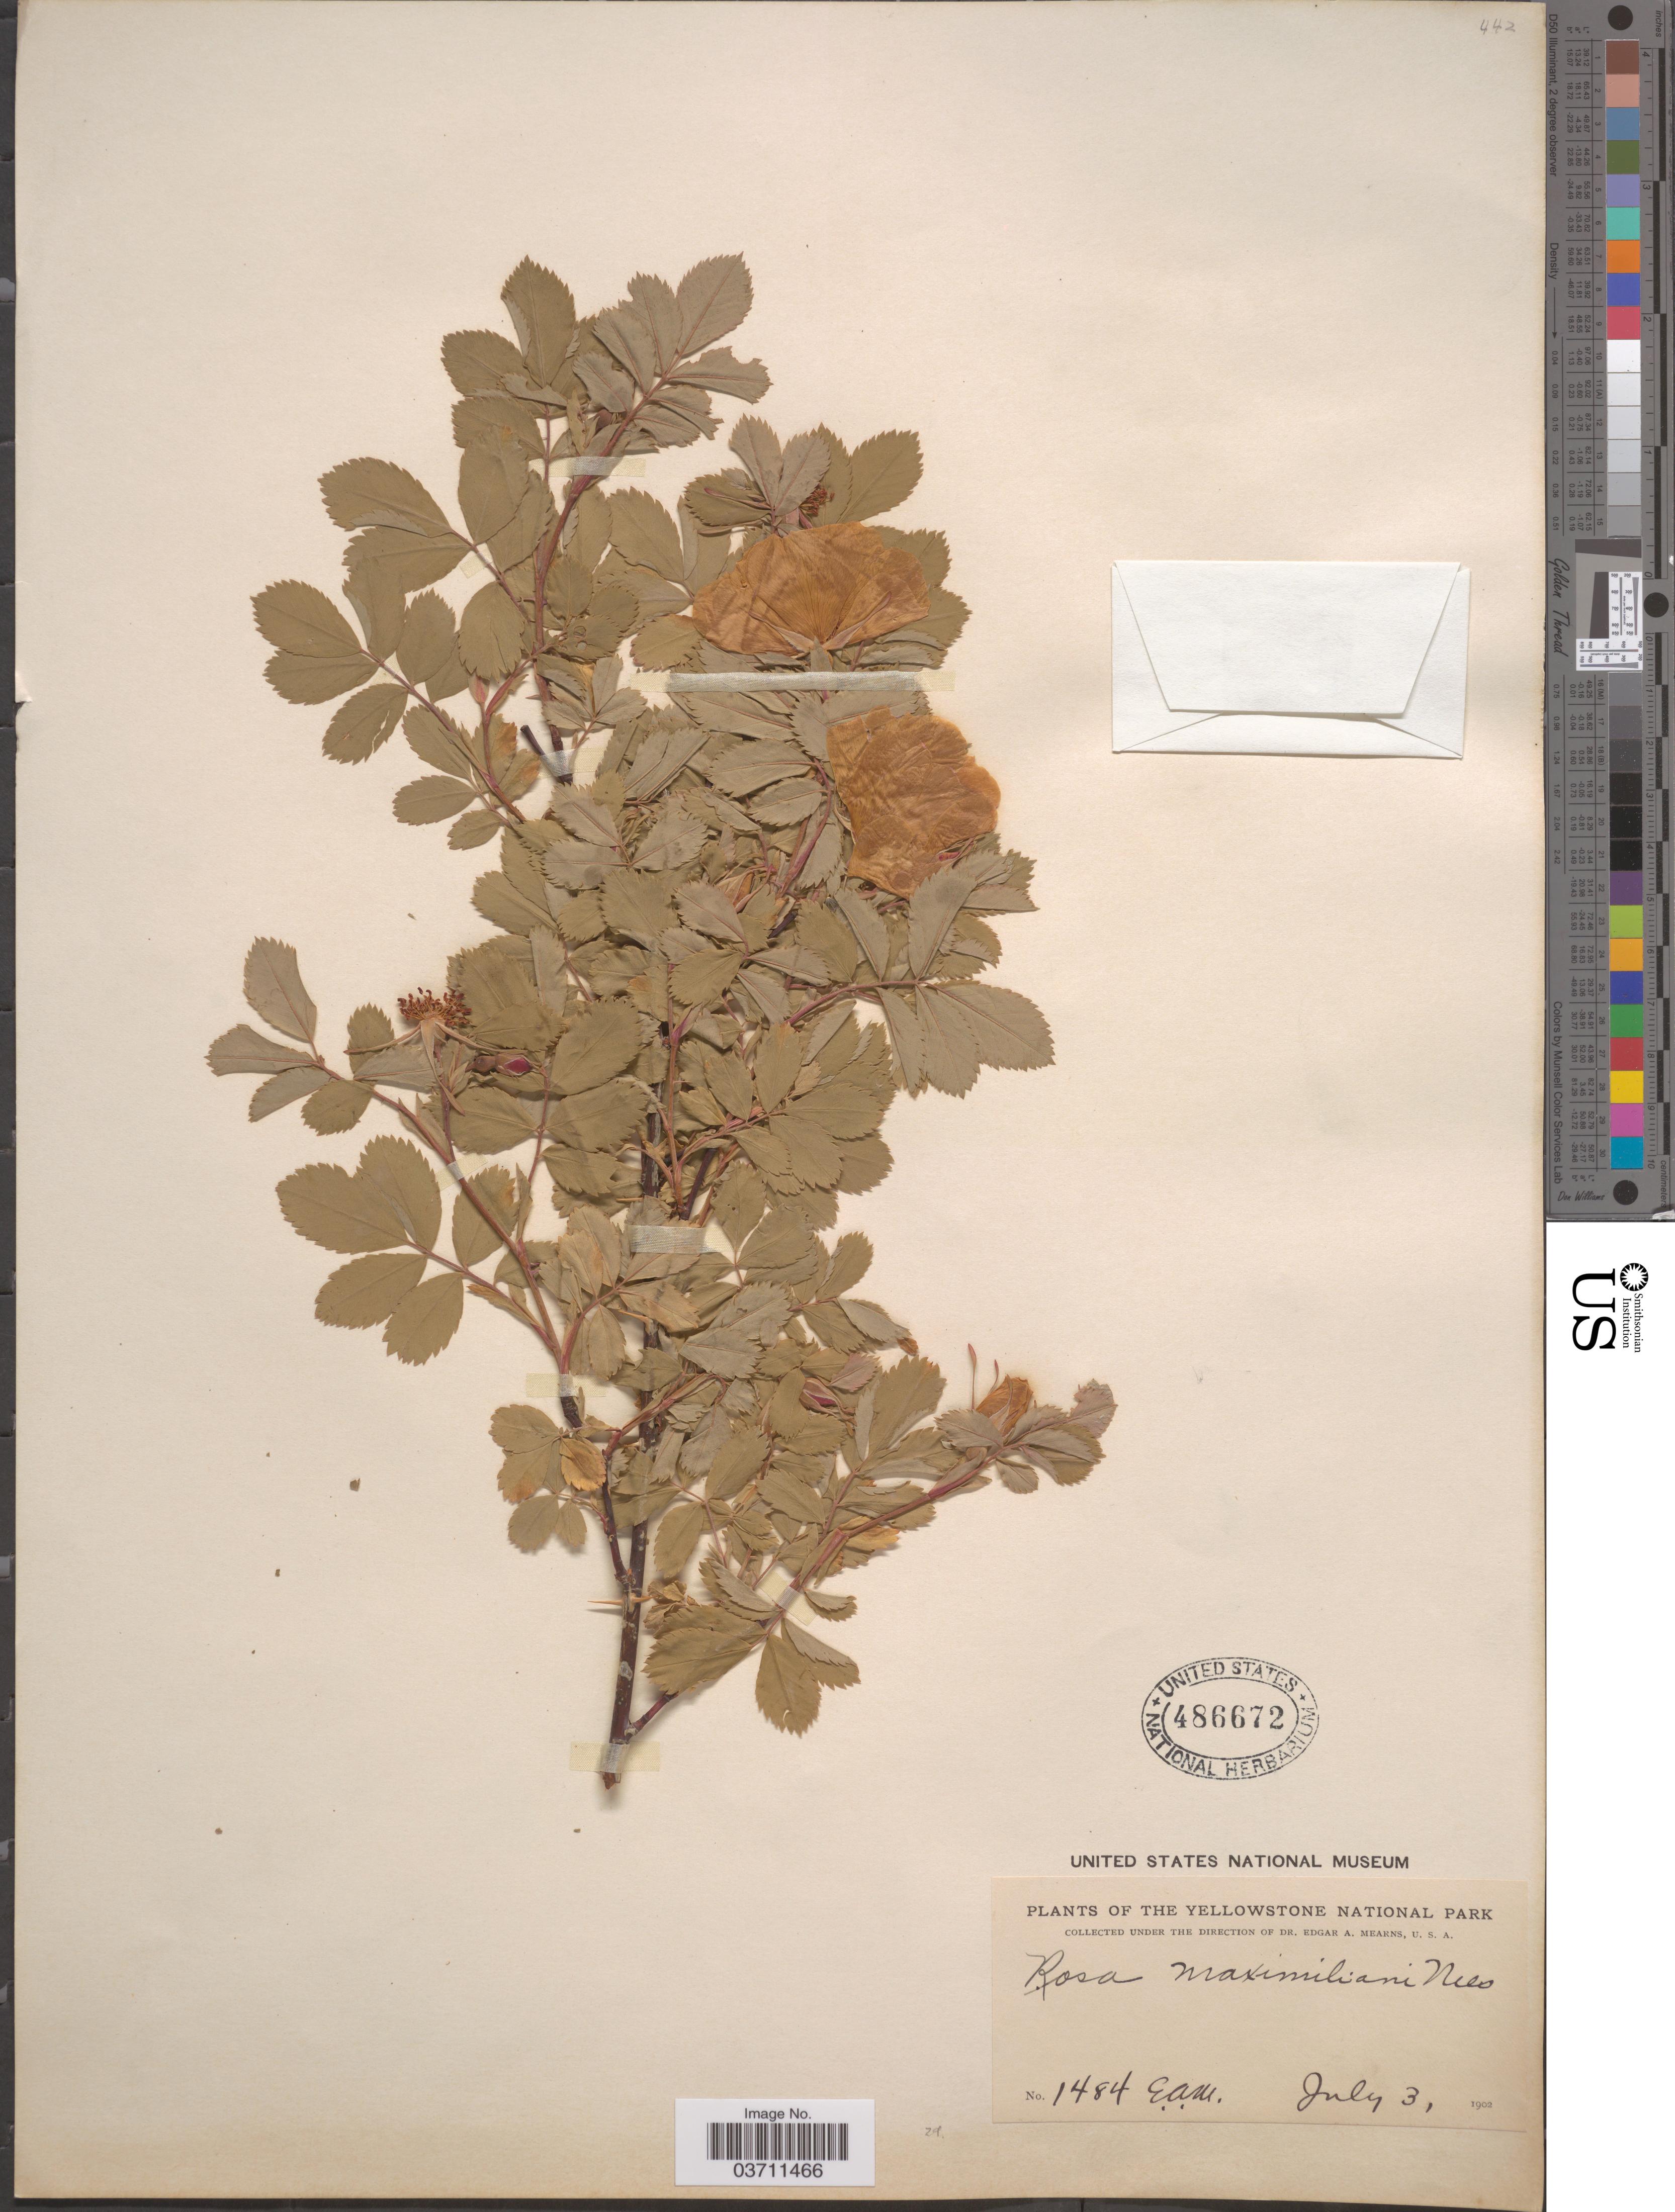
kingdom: Plantae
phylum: Tracheophyta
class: Magnoliopsida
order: Rosales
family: Rosaceae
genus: Rosa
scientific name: Rosa maximiliani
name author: Nees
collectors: E. A. Mearns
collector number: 1484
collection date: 1902-07-03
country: United States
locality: The Yellowstone National Park.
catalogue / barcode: US 486672